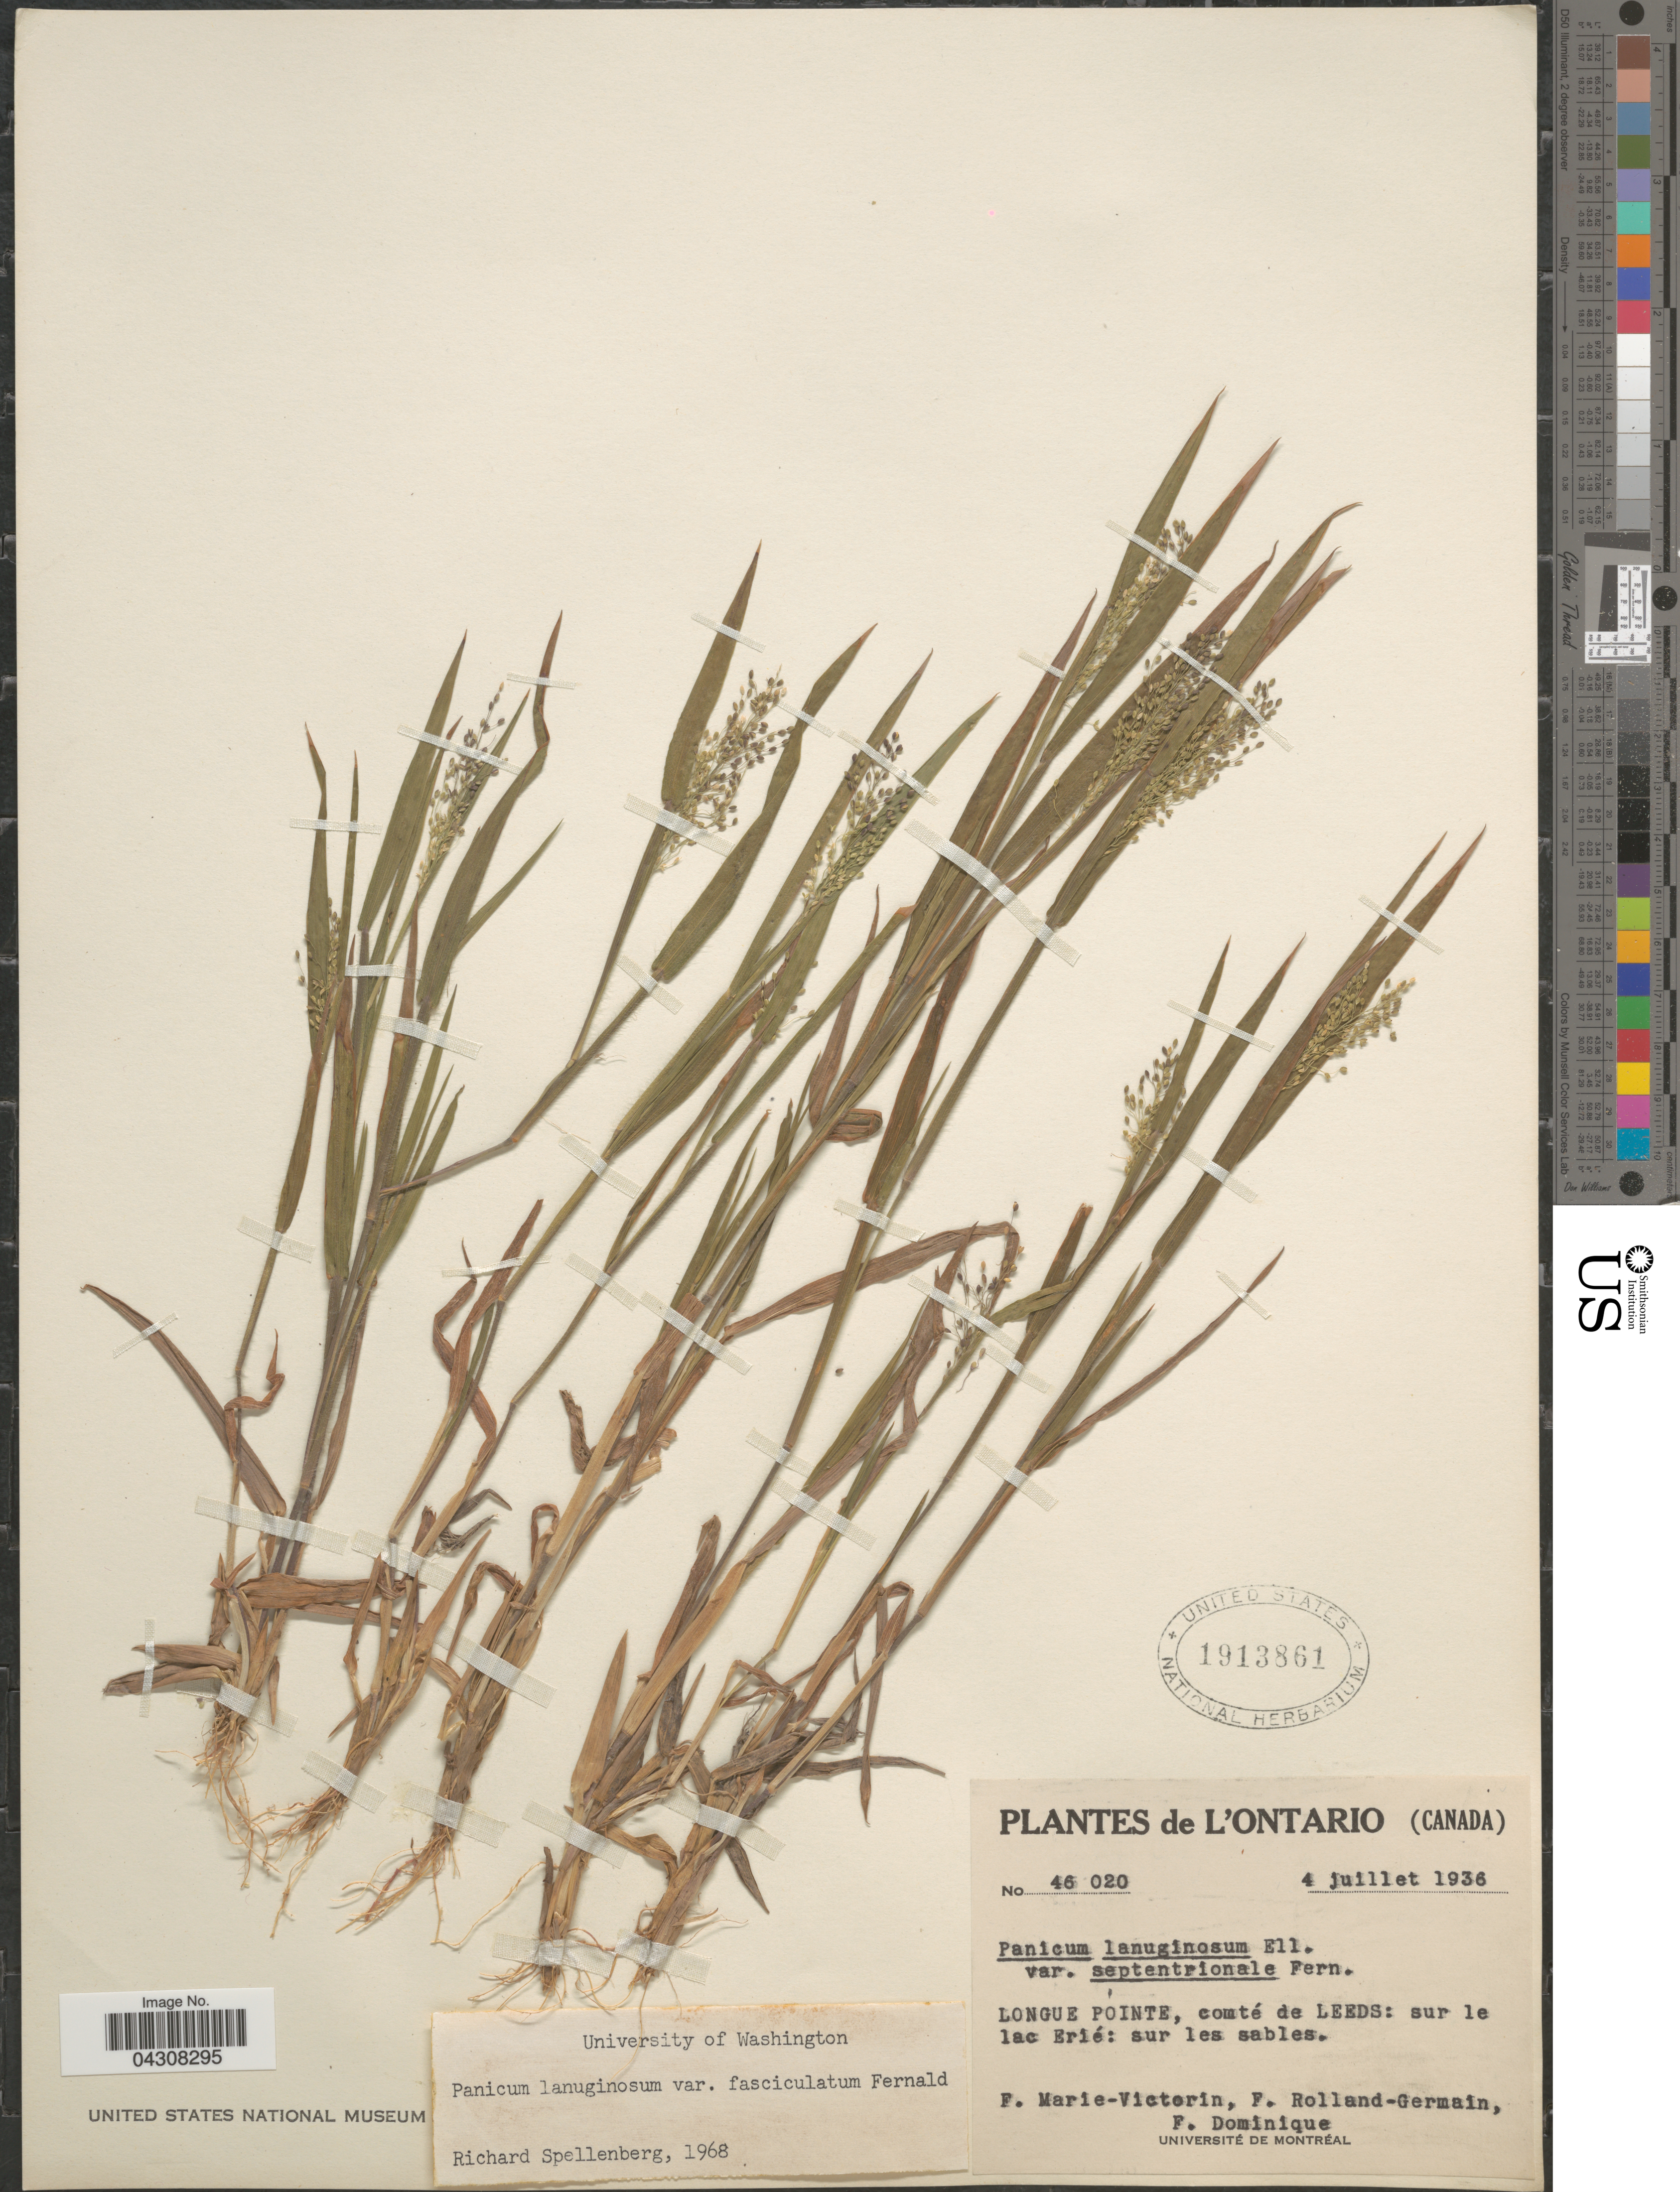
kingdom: Plantae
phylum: Tracheophyta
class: Liliopsida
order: Poales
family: Poaceae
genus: Dichanthelium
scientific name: Dichanthelium acuminatum var. acuminatum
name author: (Sw.) Gould & C.A. Clark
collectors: F. Marie-Victorin, Rolland-Germain & F. Dominique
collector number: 46020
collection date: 1936-07-04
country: Canada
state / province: Ontario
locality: L' Ontario (Canada). Longue Pointe, comté de Leeds: sur le lac Brié: sur les sables.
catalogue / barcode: US 1913861